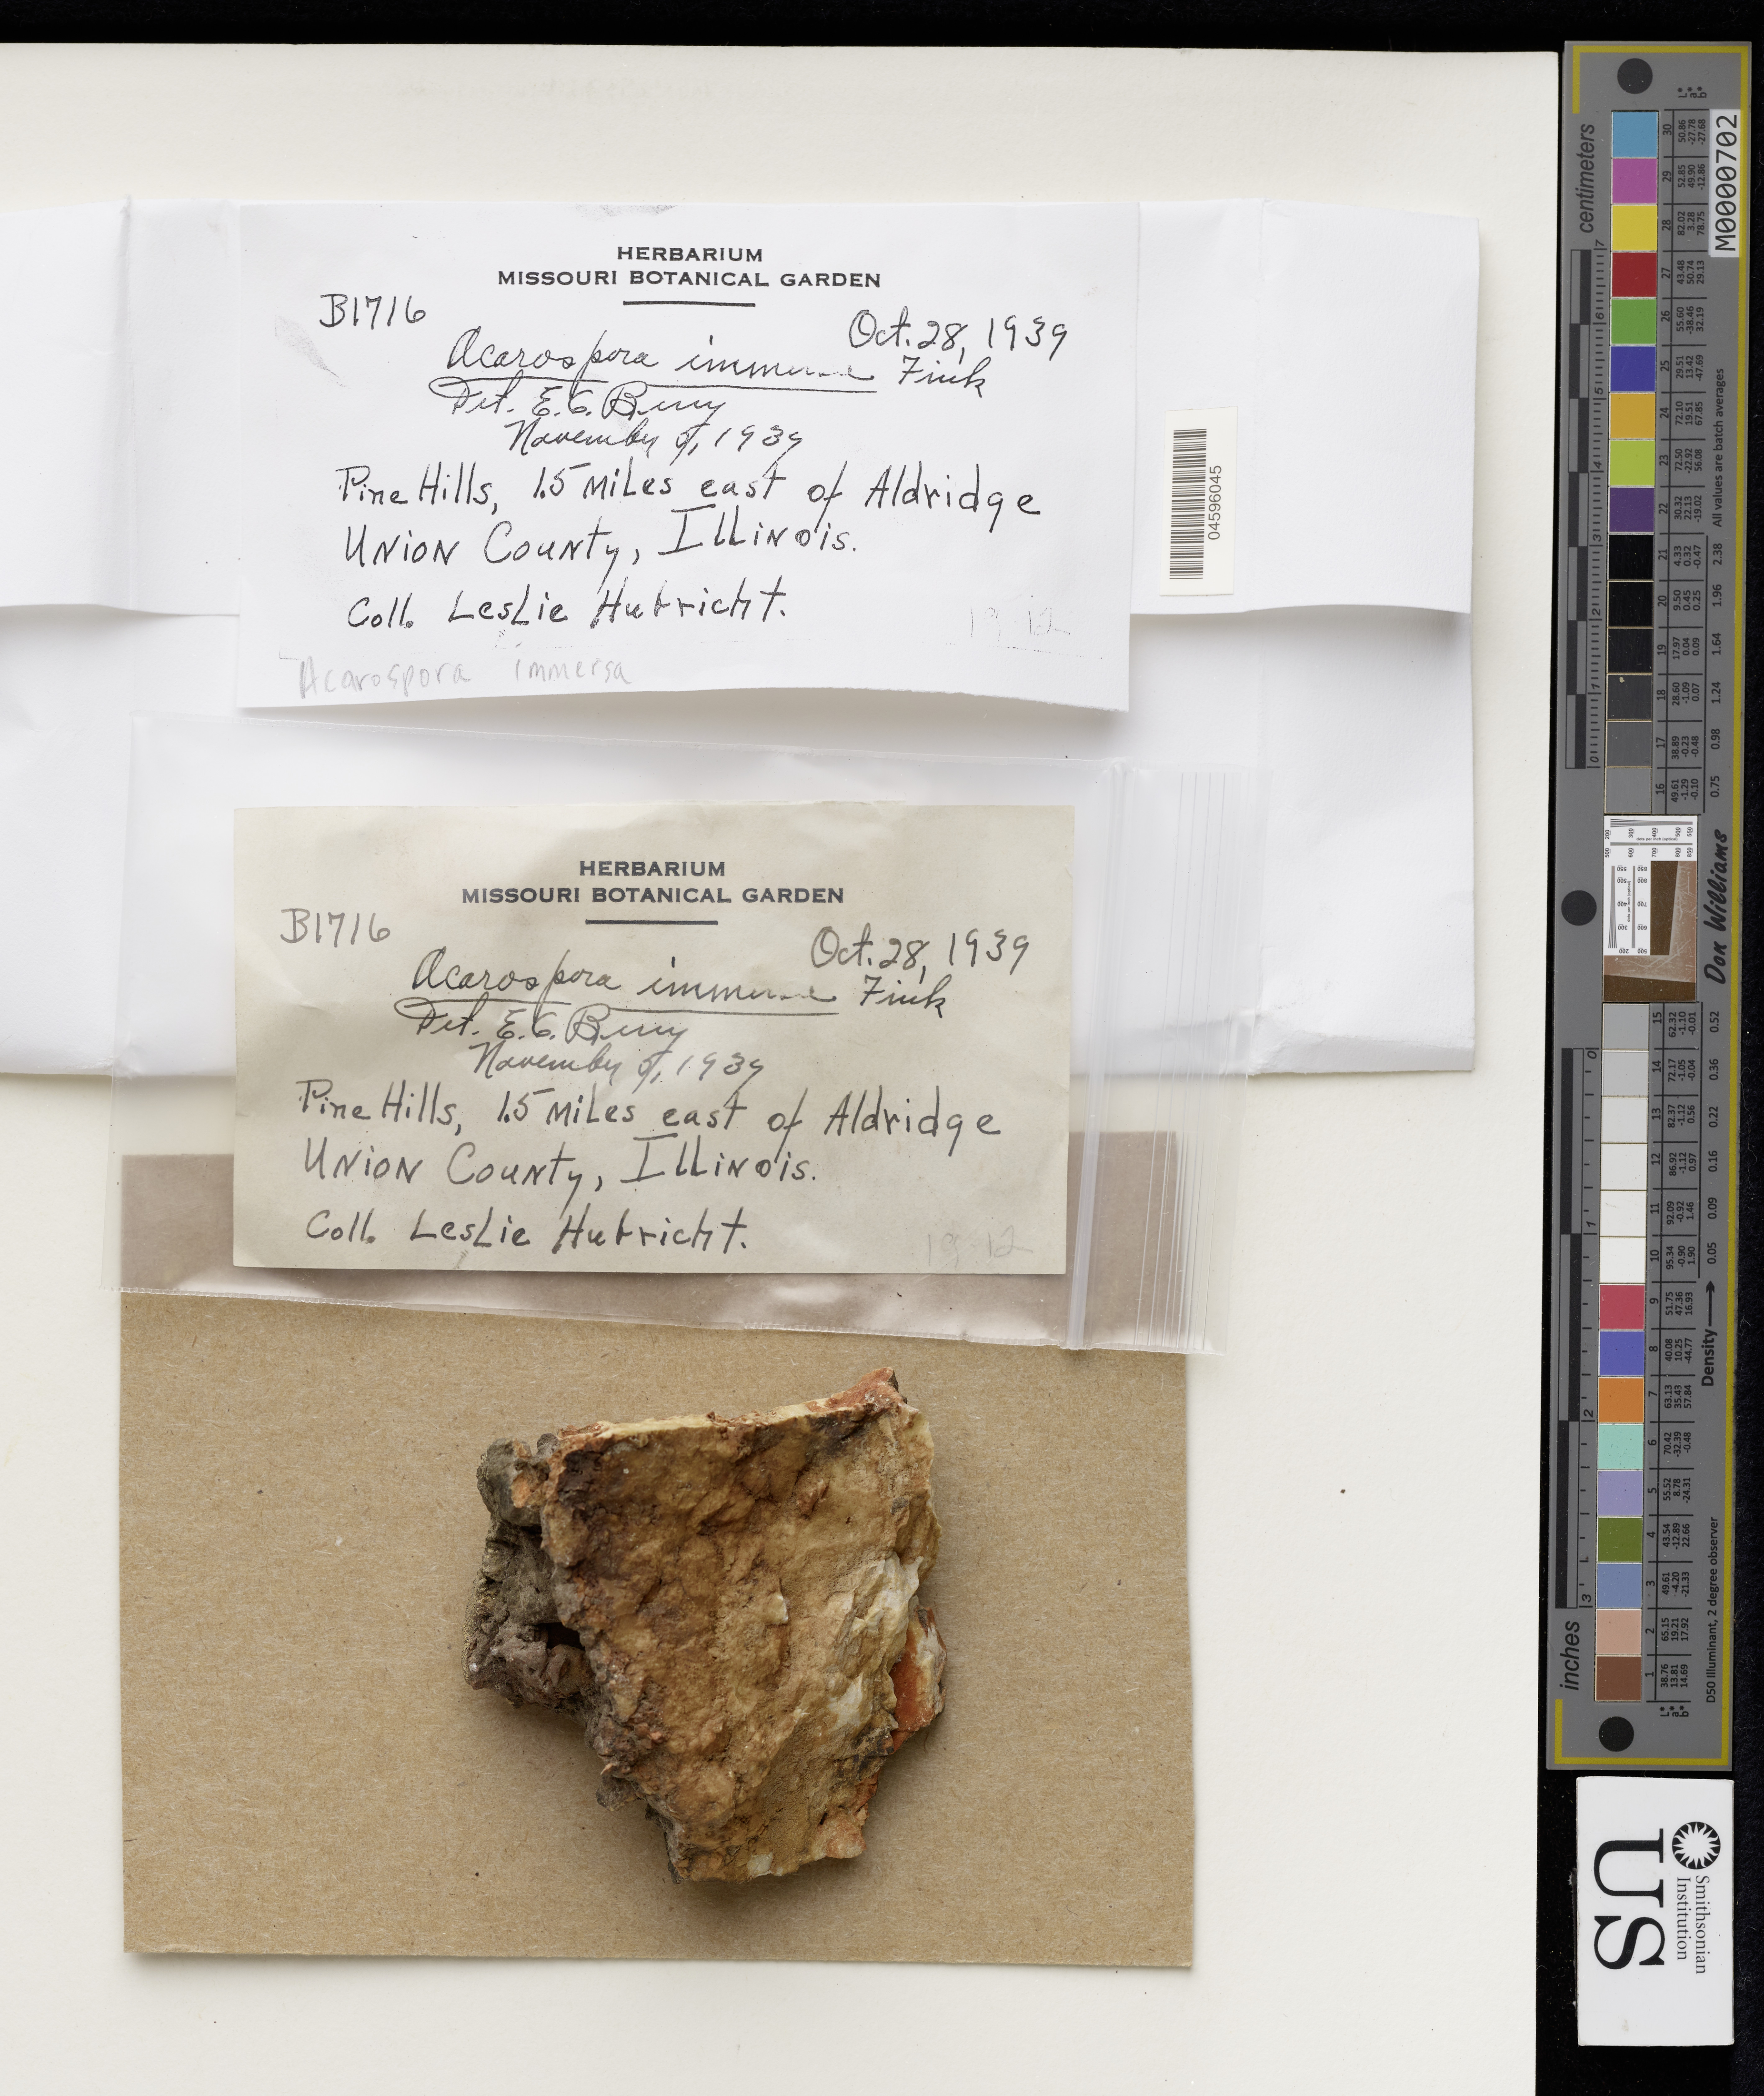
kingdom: Fungi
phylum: Ascomycota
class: Lecanoromycetes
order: Acarosporales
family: Acarosporaceae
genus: Acarospora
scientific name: Acarospora immersa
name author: (J.Hedrick) Fink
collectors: L. Hubricht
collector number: B1716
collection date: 1939-10-28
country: United States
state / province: Illinois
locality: Pine Hills, 1.5 miles east of Aldrige, Union County.